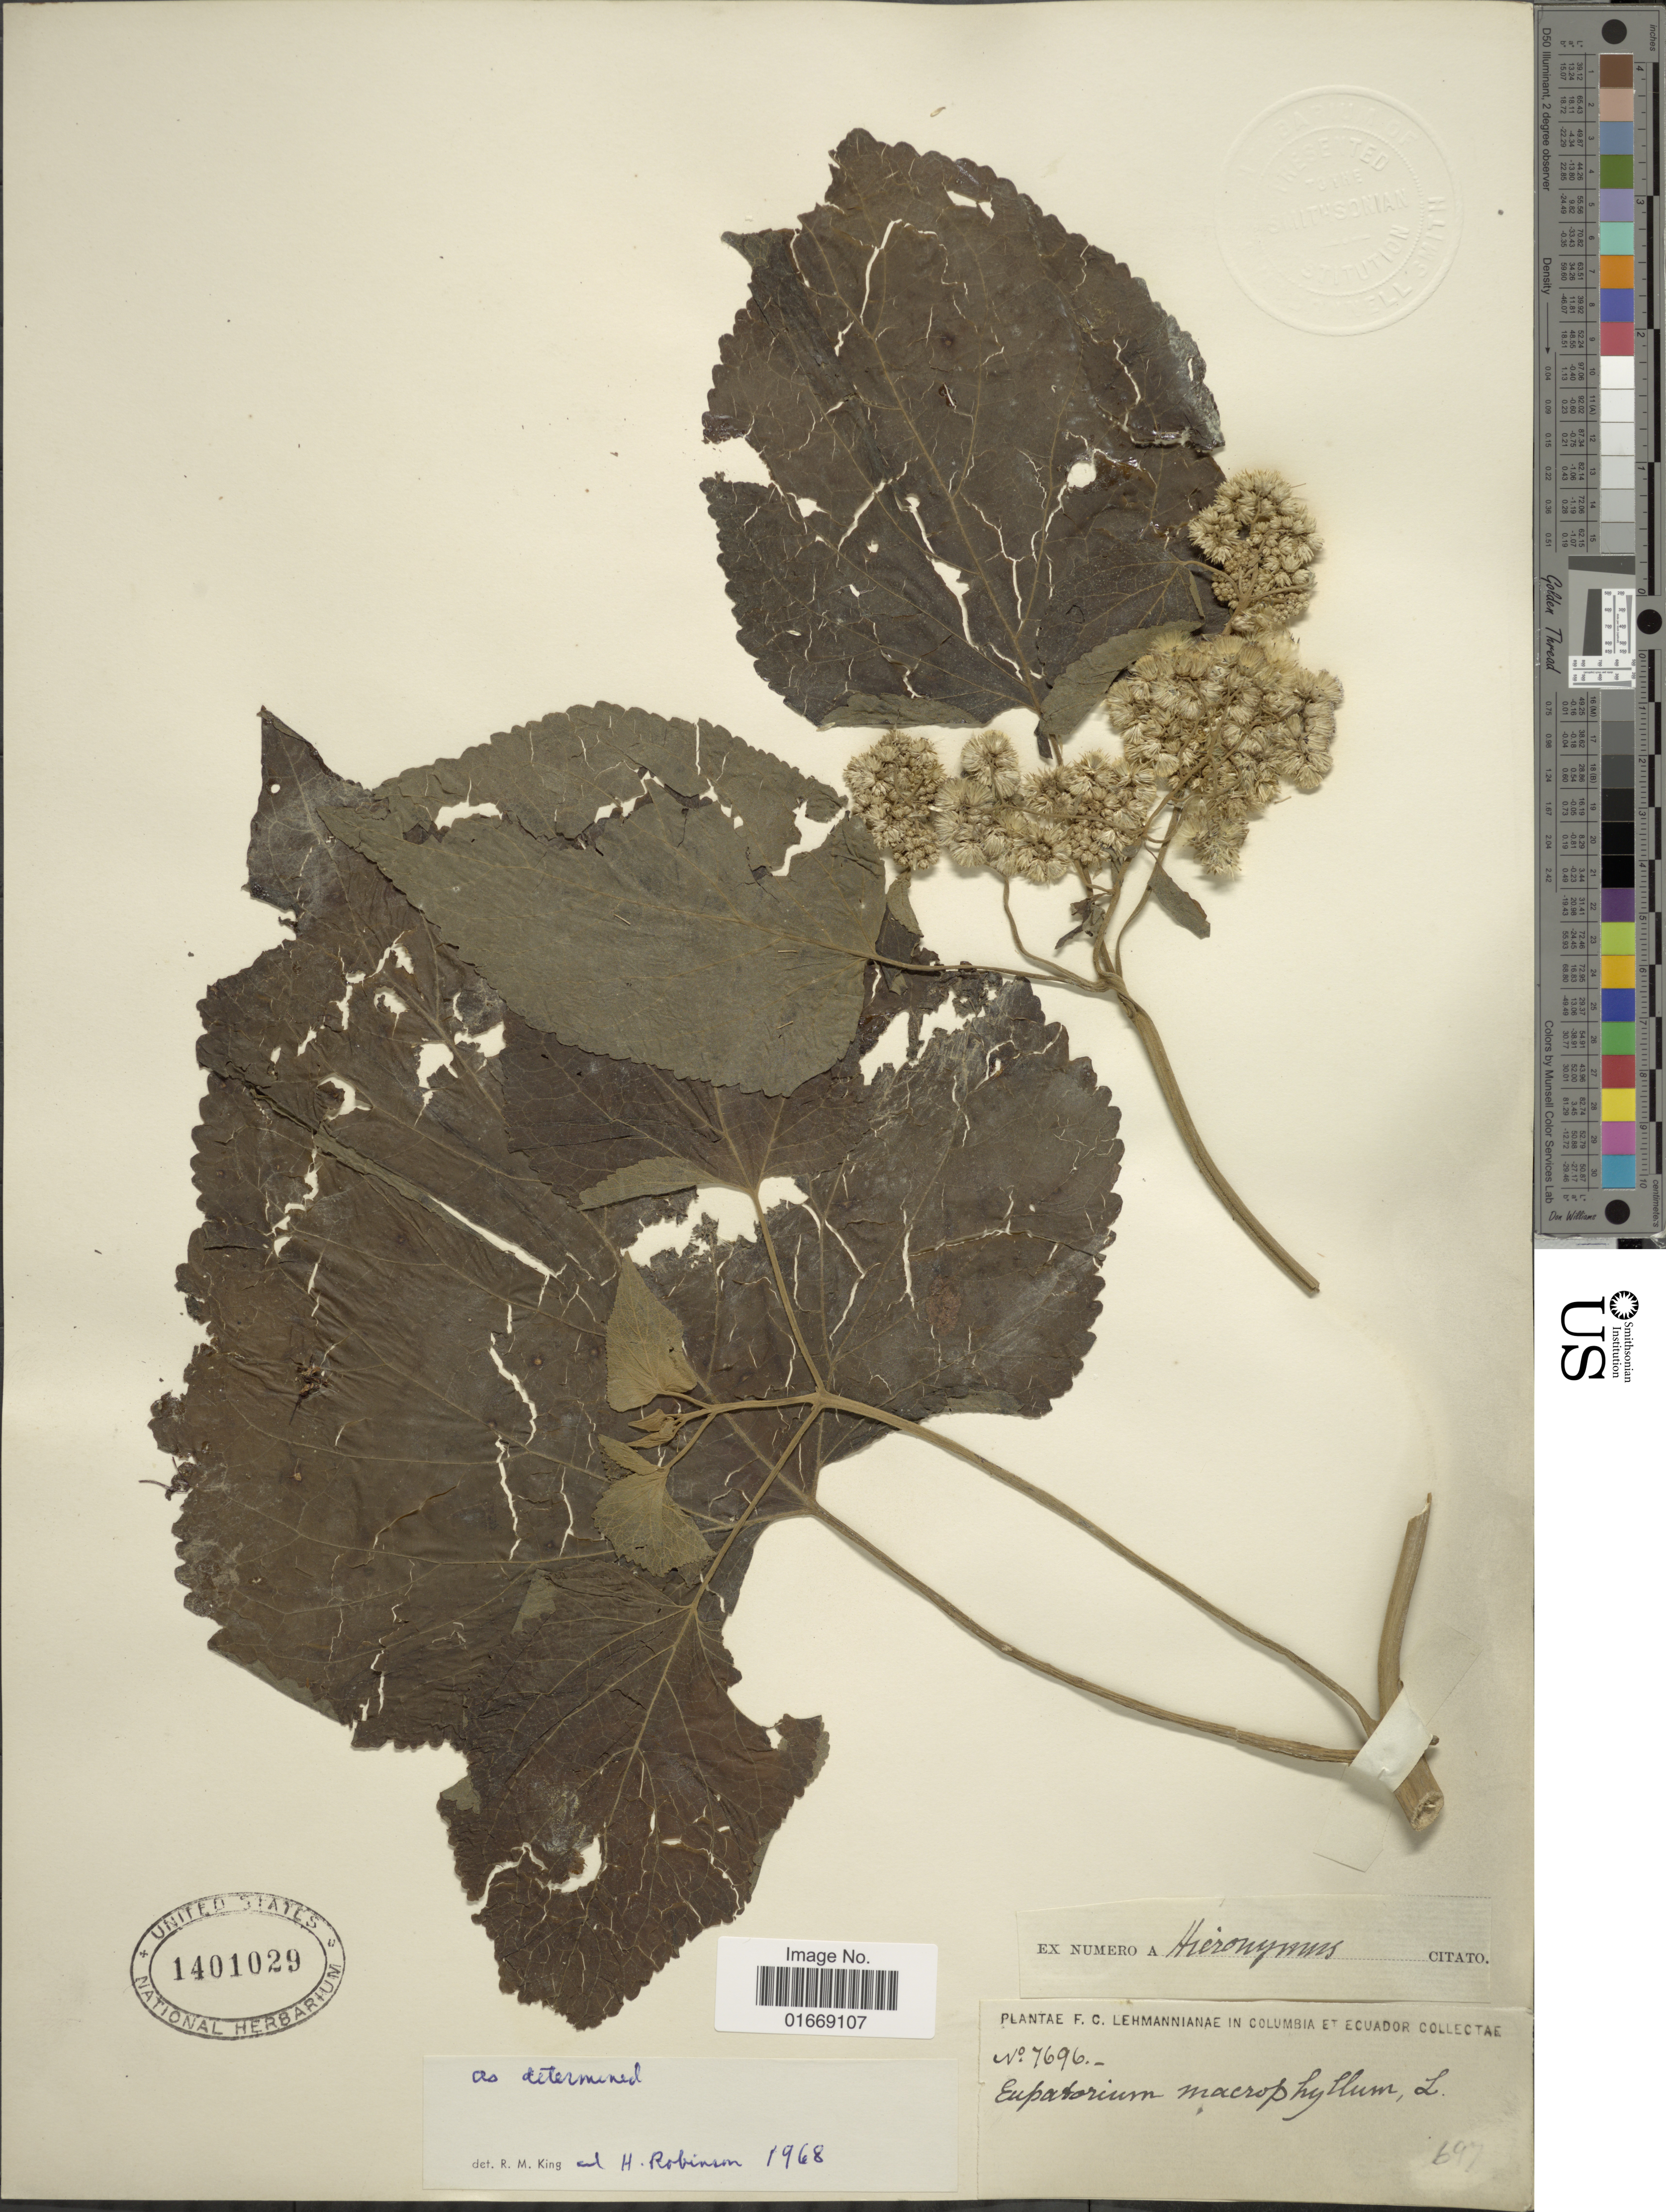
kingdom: Plantae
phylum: Tracheophyta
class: Magnoliopsida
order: Asterales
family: Asteraceae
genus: Hebeclinium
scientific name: Hebeclinium macrophyllum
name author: (L.) DC.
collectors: F. C. Lehmann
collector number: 7696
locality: Columbia et Ecuador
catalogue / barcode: US 1401029